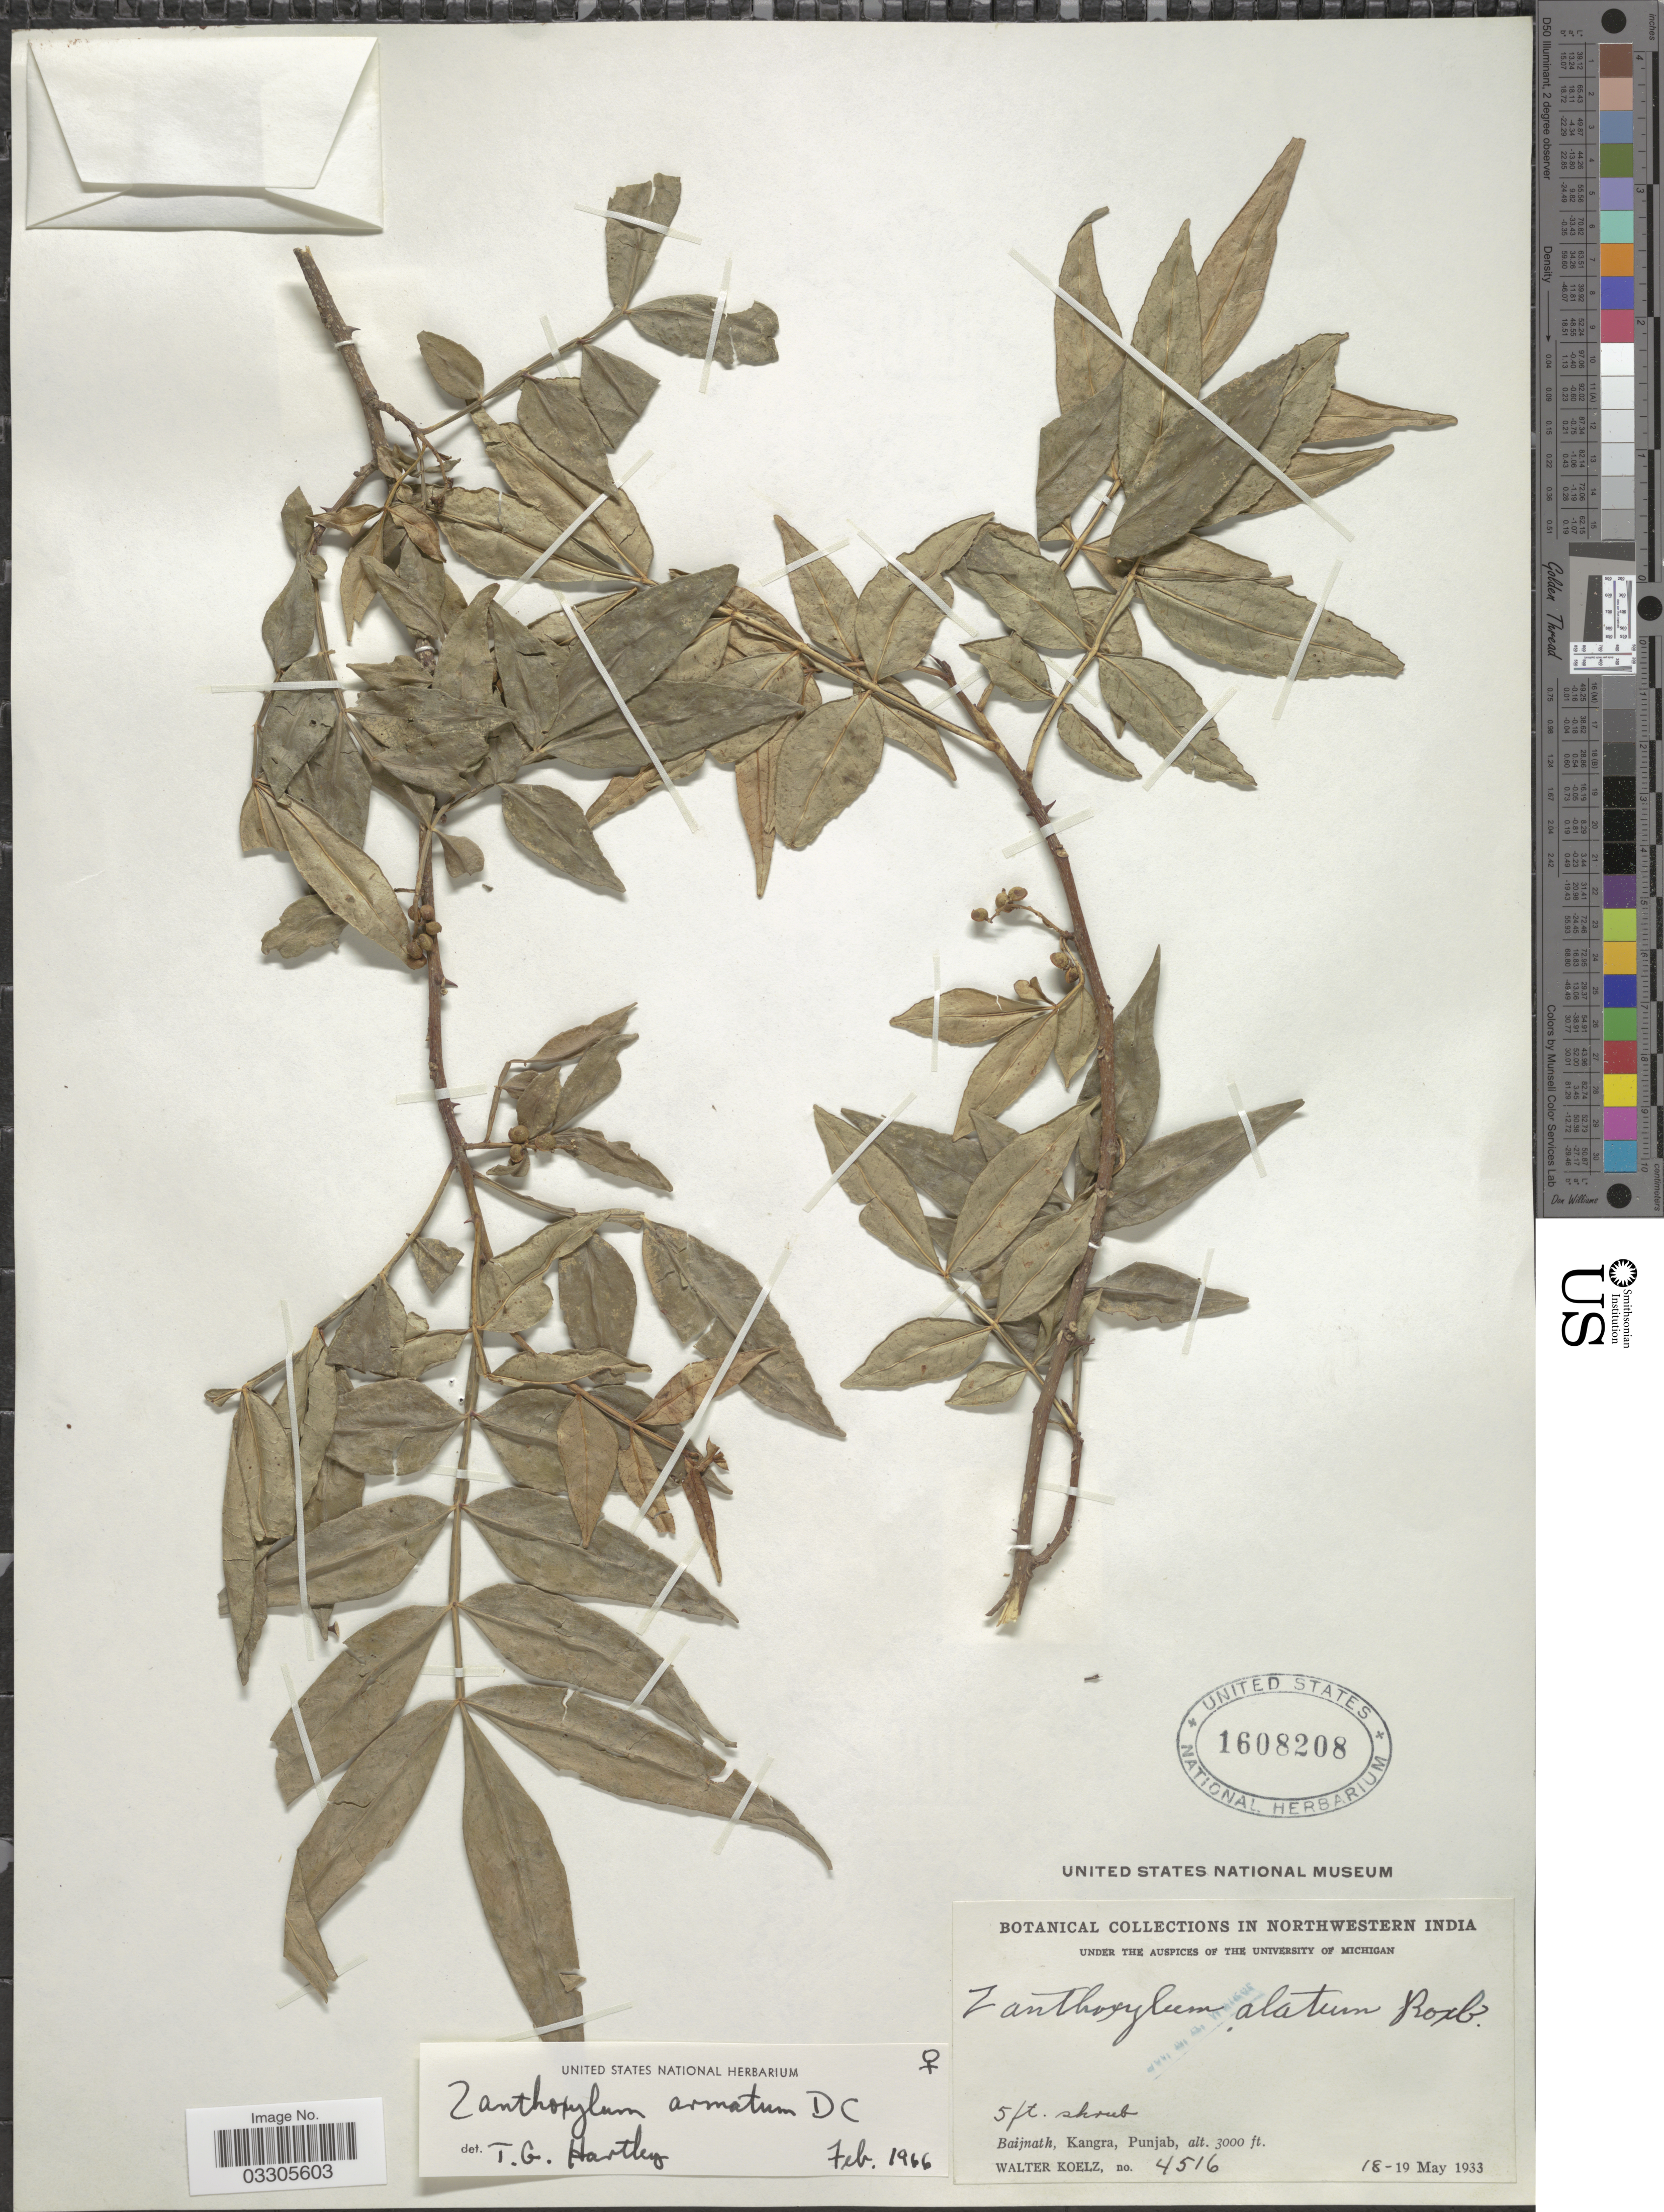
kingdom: Plantae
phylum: Tracheophyta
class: Magnoliopsida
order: Sapindales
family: Rutaceae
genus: Zanthoxylum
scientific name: Zanthoxylum armatum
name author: DC.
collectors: W. N. Koelz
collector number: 4516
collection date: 1933-05-18/1933-05-19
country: India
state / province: Punjab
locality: Northwestern India, Baijnath, Kangra.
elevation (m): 914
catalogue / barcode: US 1608208